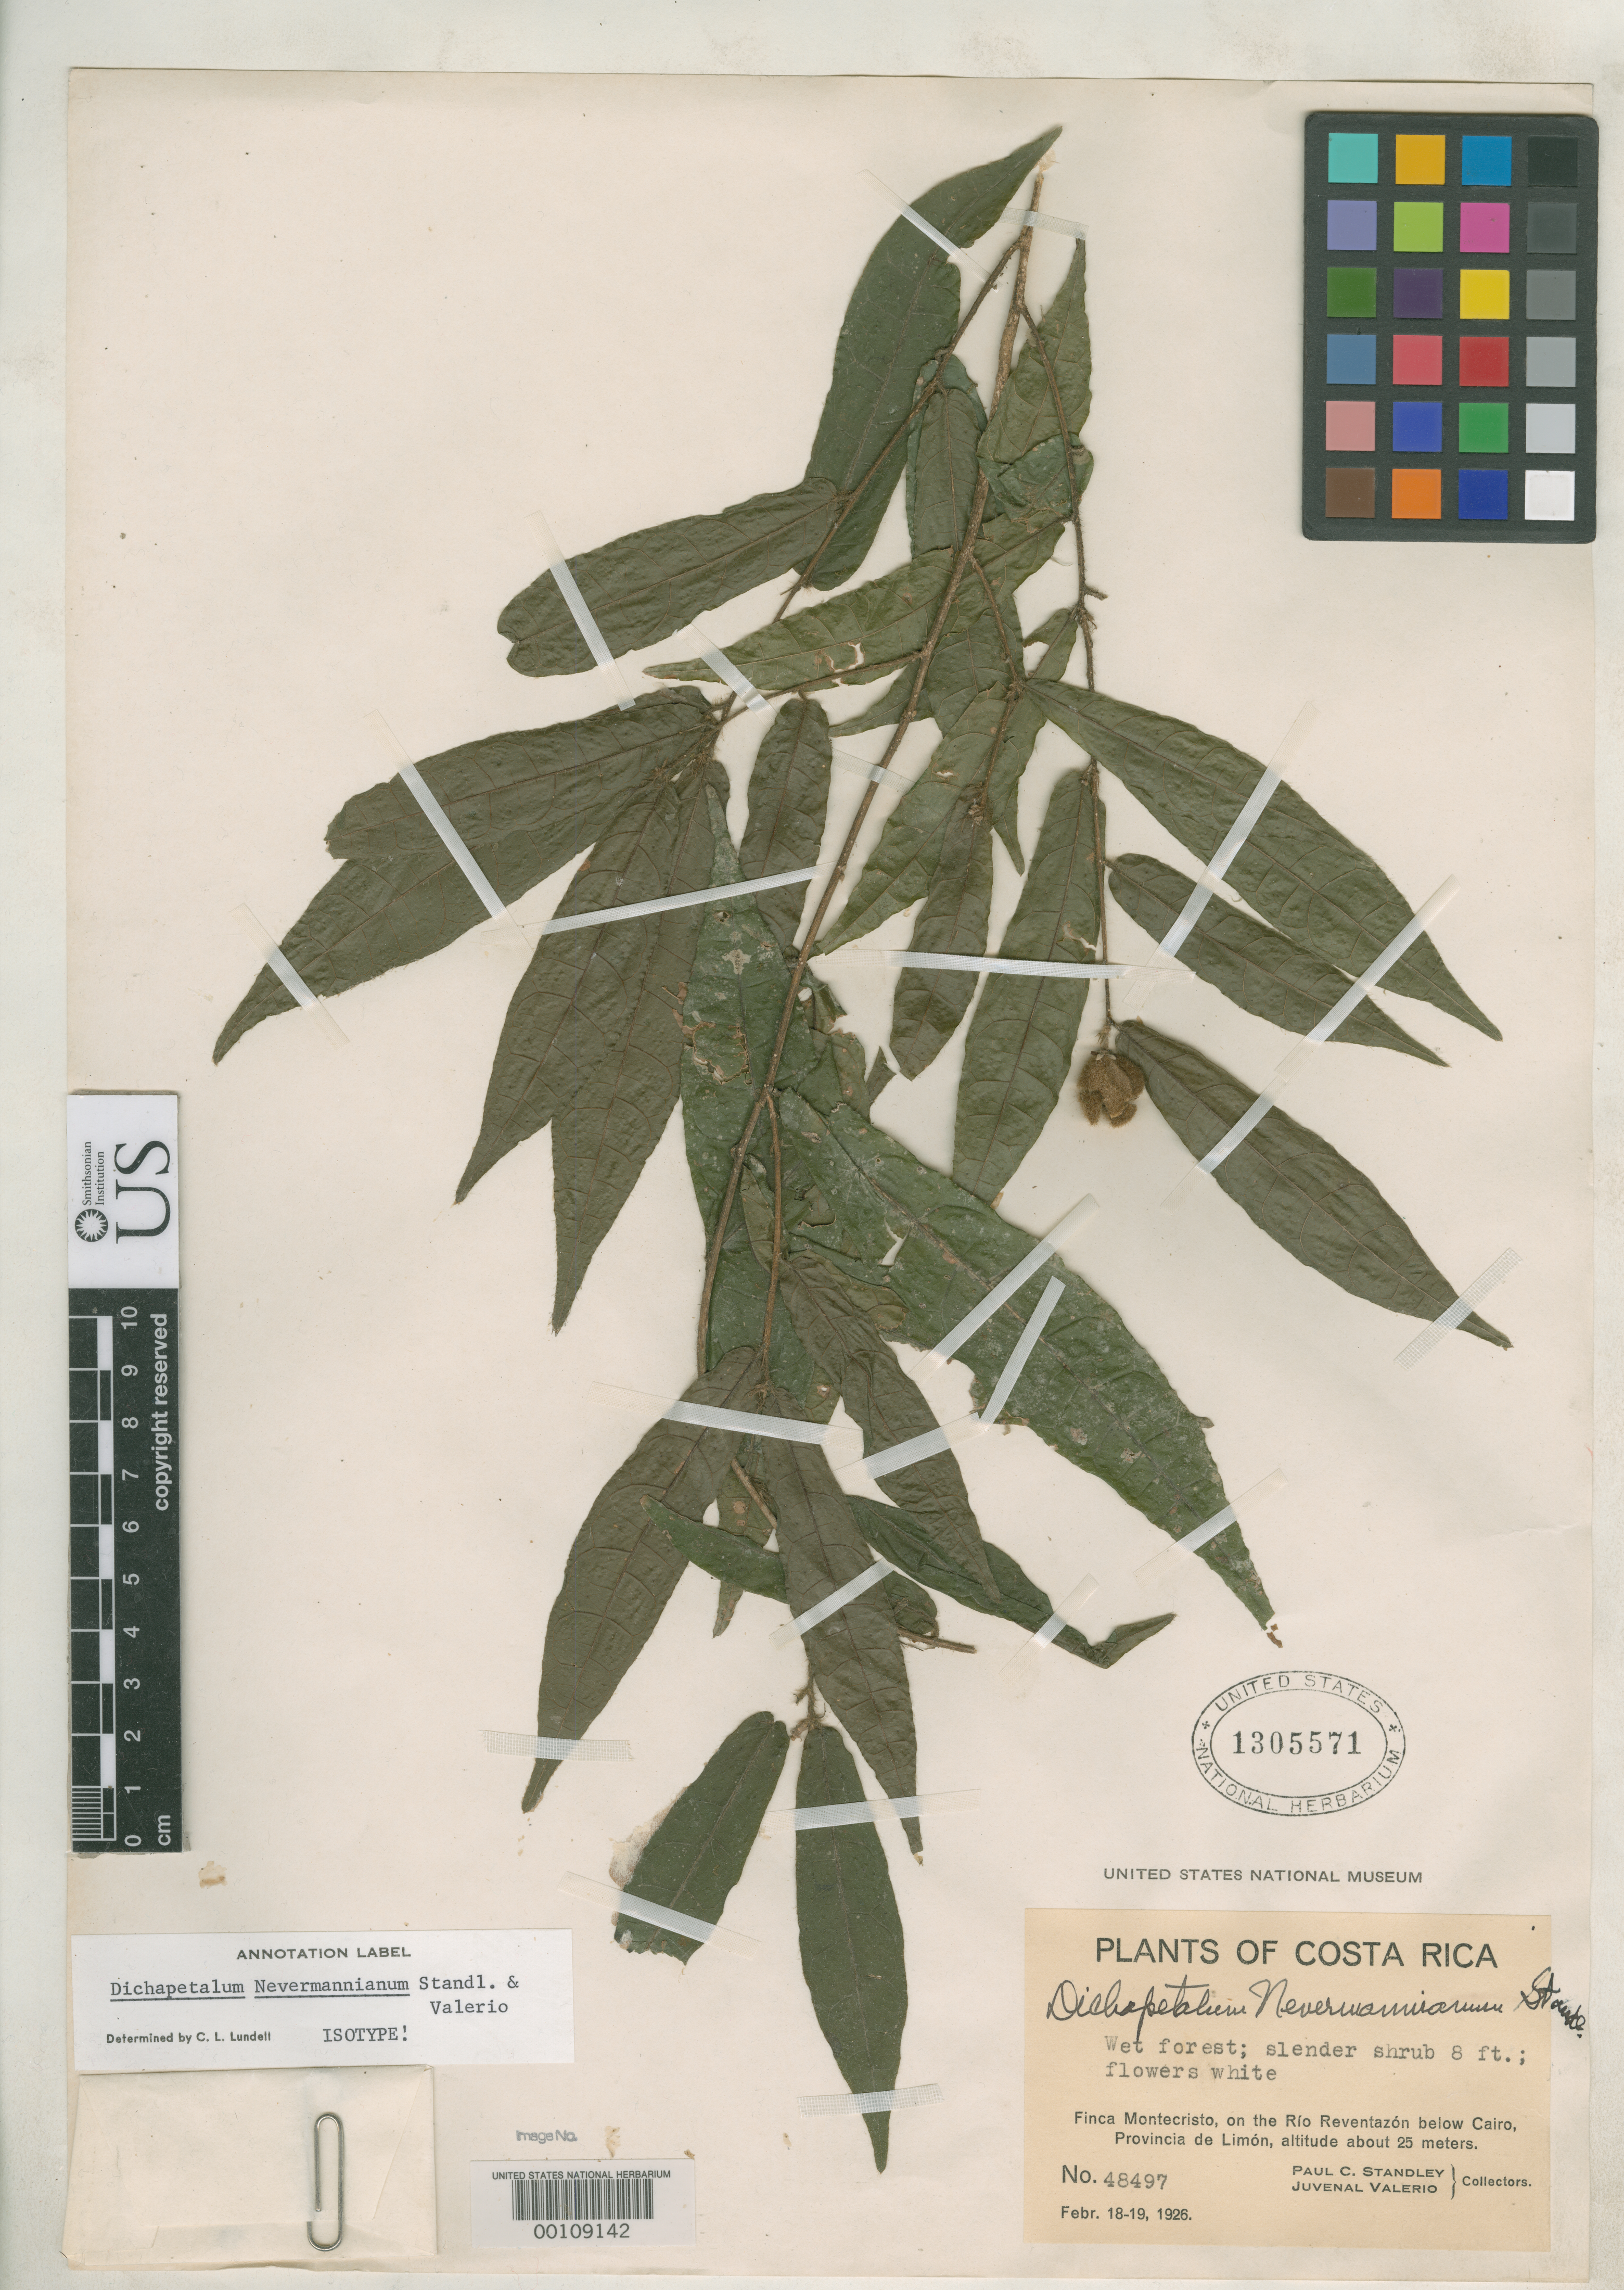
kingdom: Plantae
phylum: Tracheophyta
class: Magnoliopsida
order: Malpighiales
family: Dichapetalaceae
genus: Dichapetalum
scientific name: Dichapetalum nevermannianum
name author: Standl. & Valerio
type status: Isotype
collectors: P. C. Standley & J. Valerio R.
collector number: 48497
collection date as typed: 18 Feb 1926 to 19 Feb 1928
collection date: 1926-02-18/1928-02-19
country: Costa Rica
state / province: Limón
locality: Rio Reventazon below Cairo.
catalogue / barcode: US 1305571